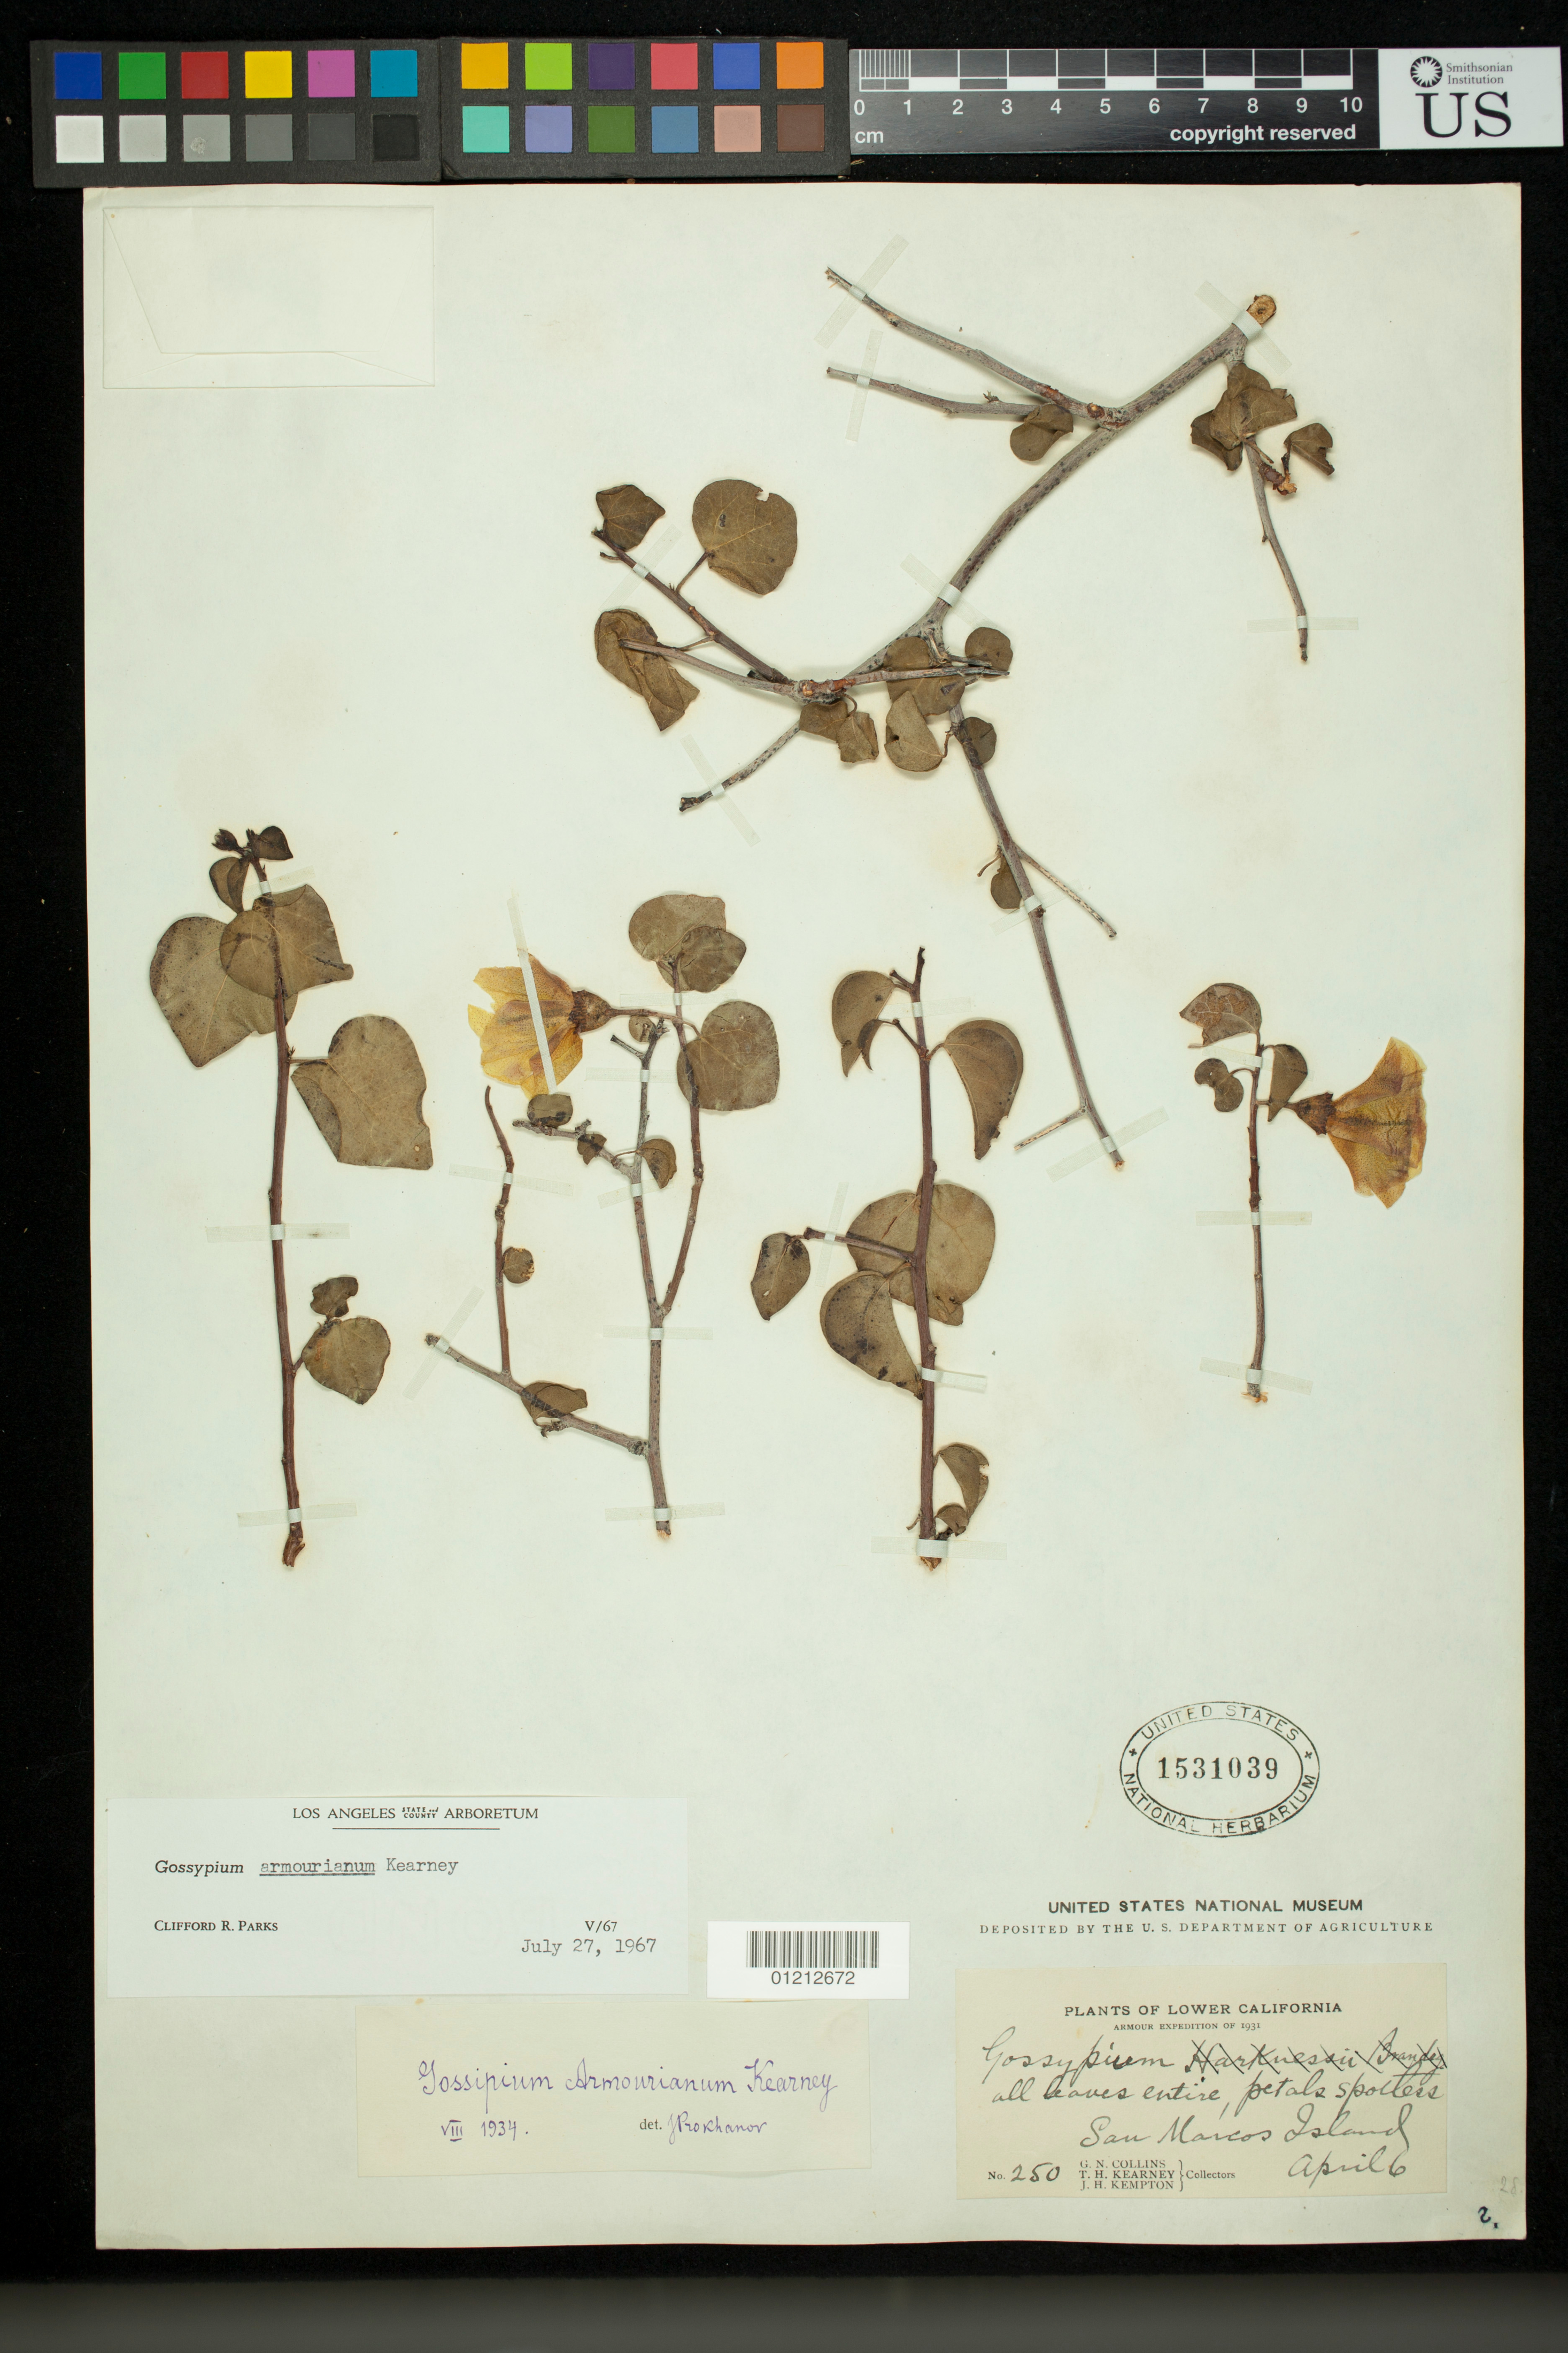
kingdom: Plantae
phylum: Tracheophyta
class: Magnoliopsida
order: Malvales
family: Malvaceae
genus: Gossypium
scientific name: Gossypium armourianum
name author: Kearney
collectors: G. N. Collins, T. H. Kearney & J. H. Kempton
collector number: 250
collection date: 1931-04-06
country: United States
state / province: California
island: San Marcos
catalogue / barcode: US 1531039